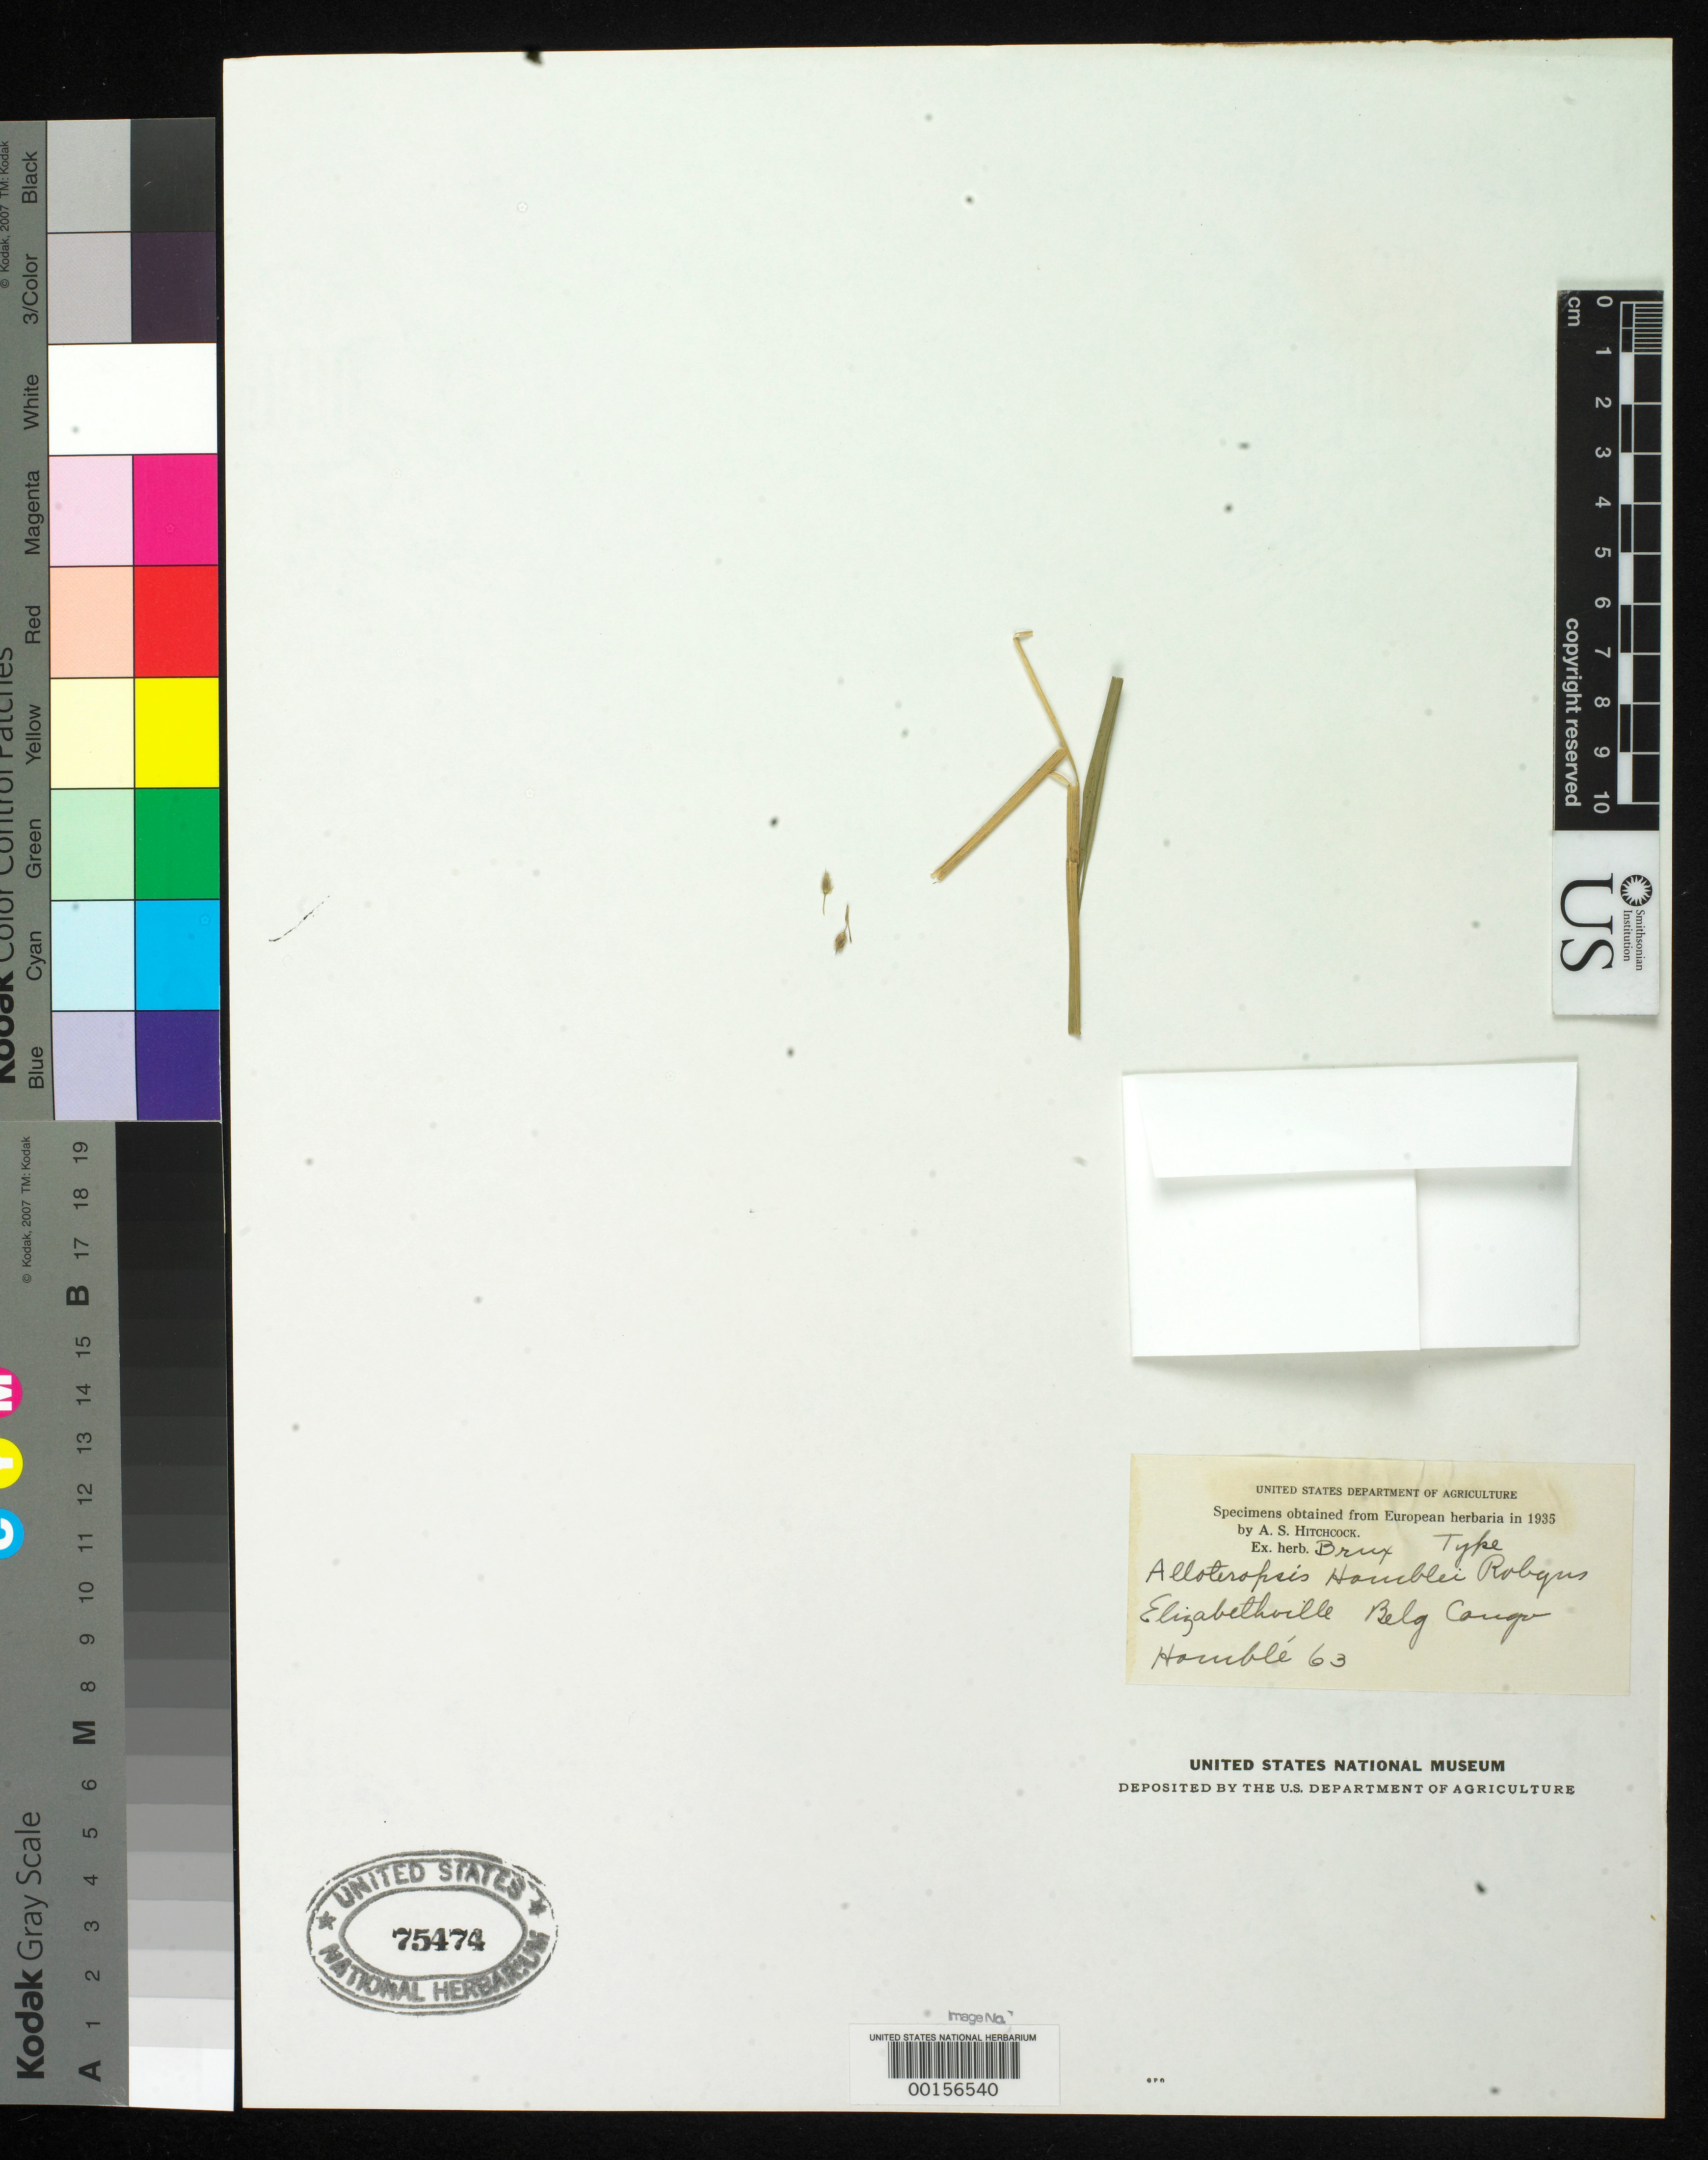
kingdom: Plantae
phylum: Tracheophyta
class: Liliopsida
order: Poales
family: Poaceae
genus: Alloteropsis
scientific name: Alloteropsis homblei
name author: Robyns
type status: Type Fragment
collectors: H. Homblé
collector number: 63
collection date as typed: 1912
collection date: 1912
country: Congo, Democratic Republic of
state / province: Haut-Katanga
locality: Elizabethville.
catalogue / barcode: US 75474